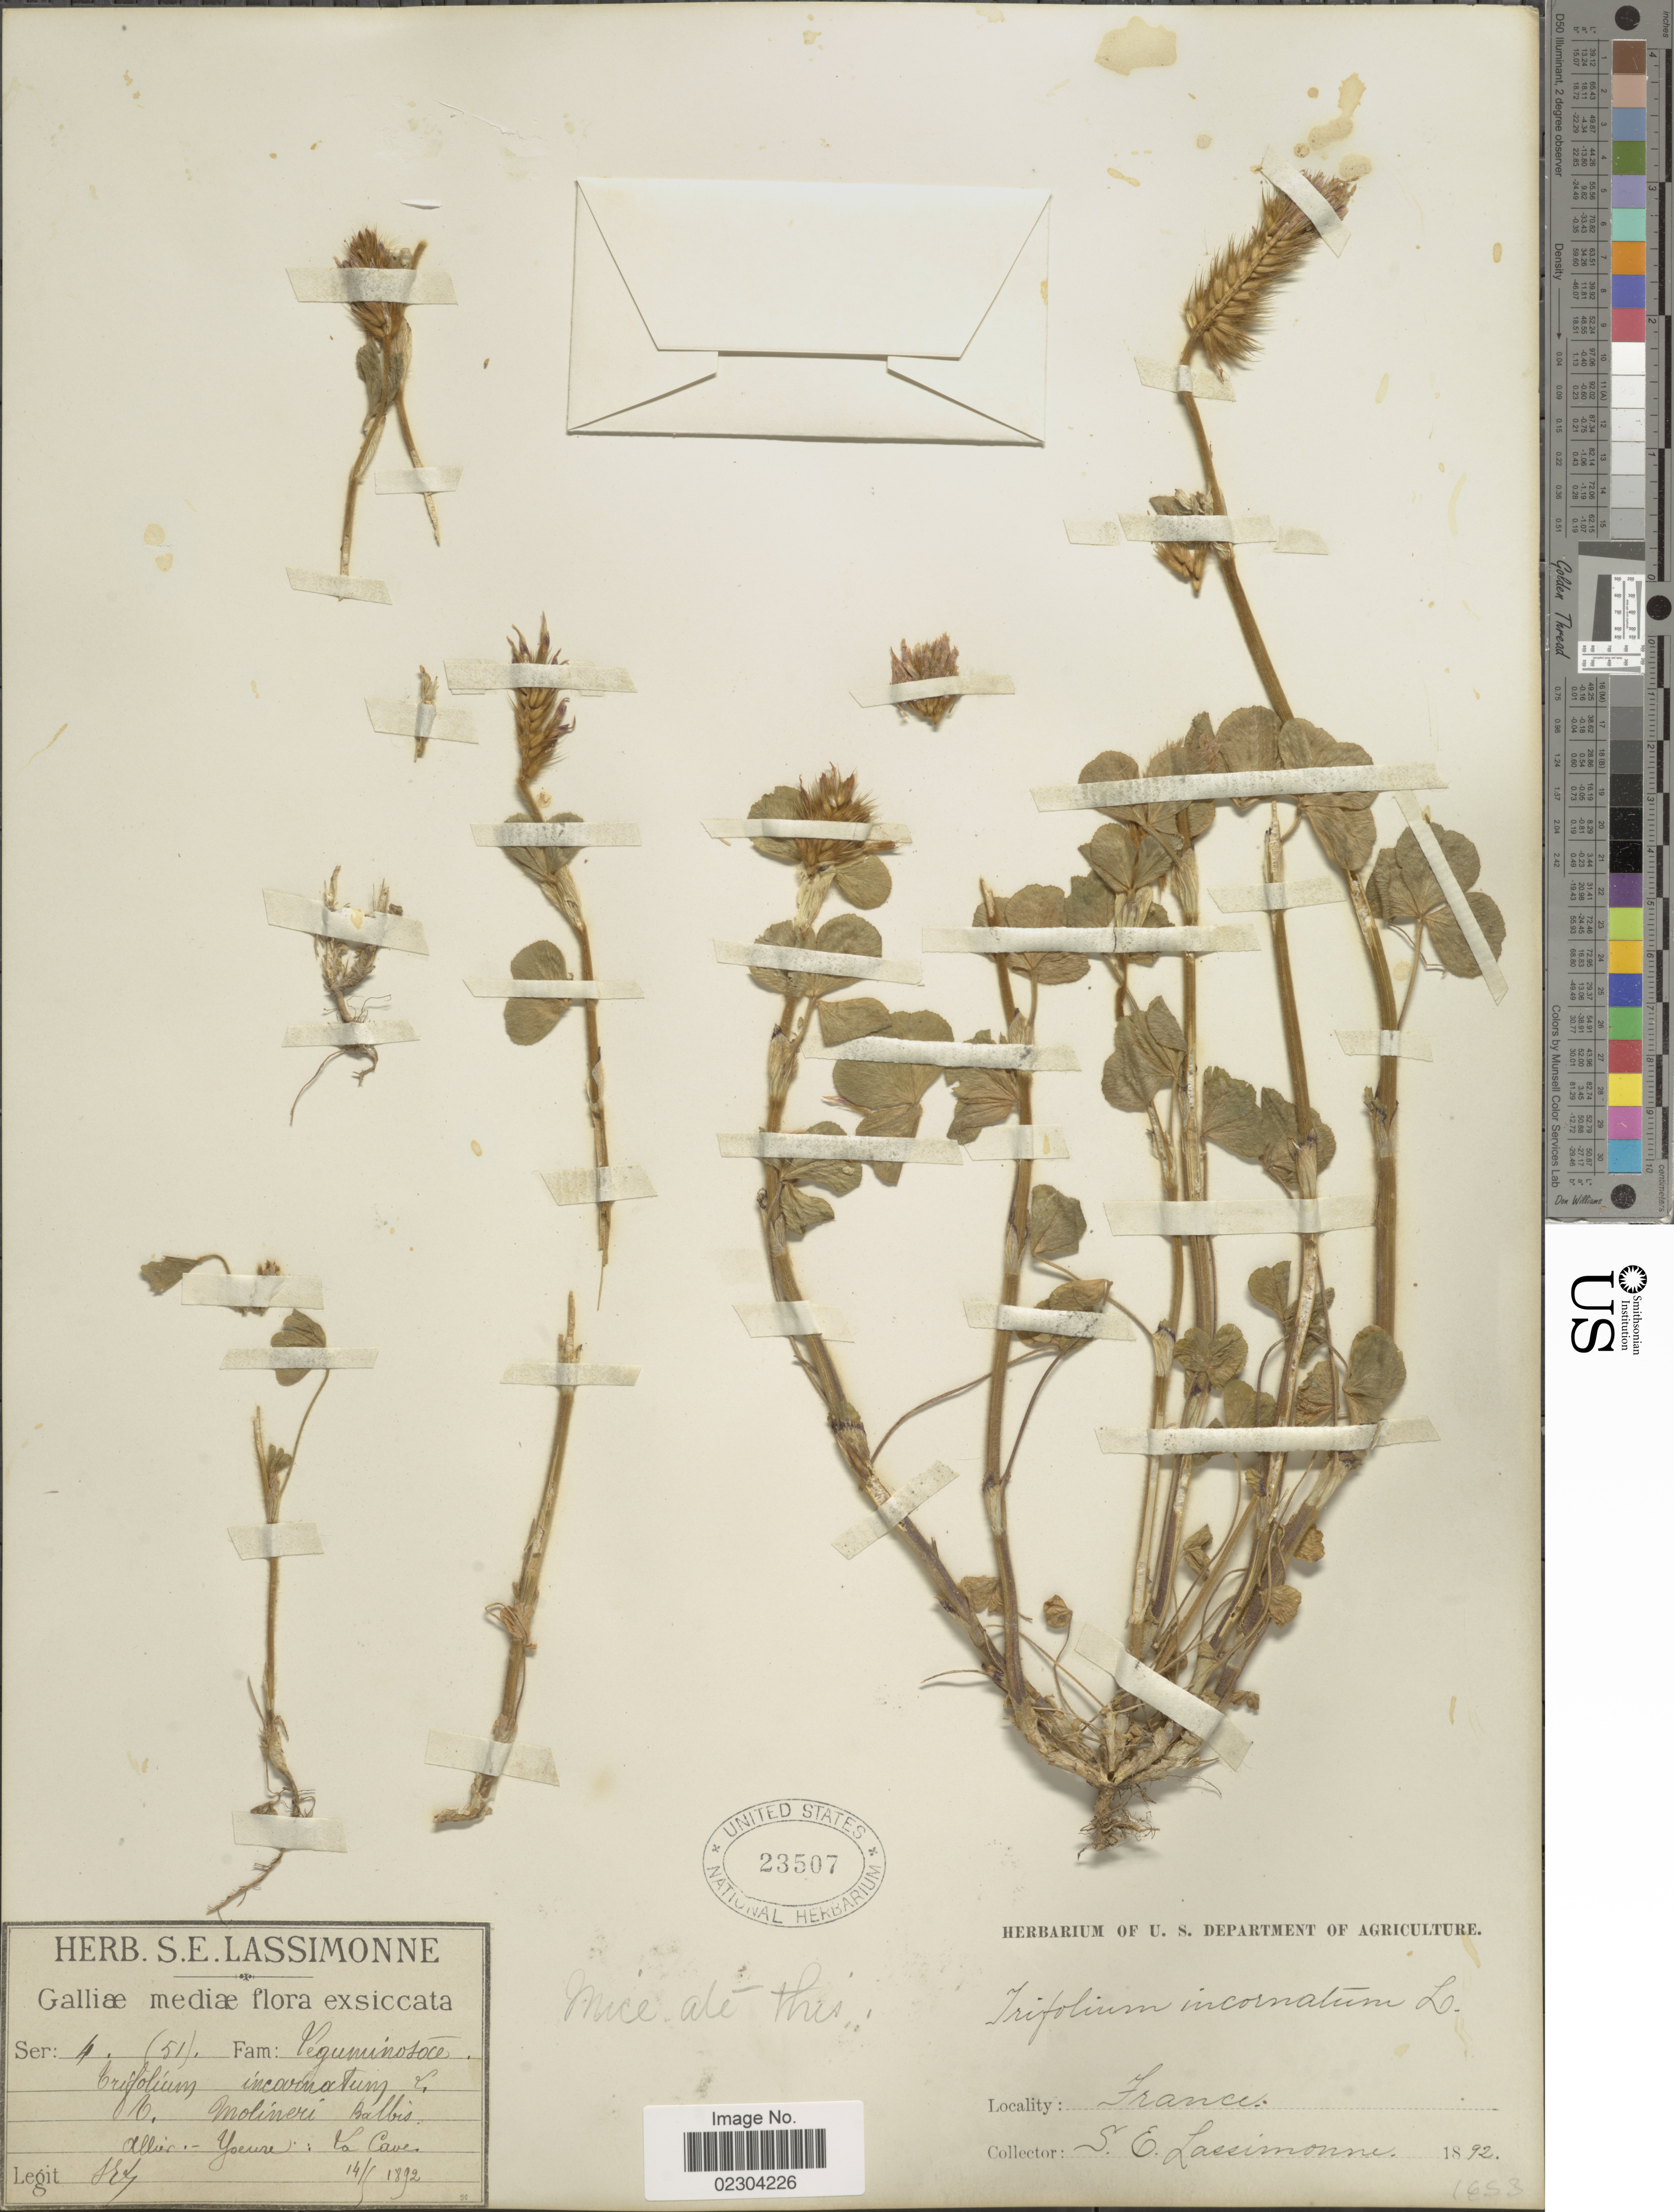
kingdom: Plantae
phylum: Tracheophyta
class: Magnoliopsida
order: Fabales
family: Fabaceae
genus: Trifolium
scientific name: Trifolium incarnatum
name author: L.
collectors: S. Lassimonne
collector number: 51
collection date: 1892-01-14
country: France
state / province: Auvergne-Rhône-Alpes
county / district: Allier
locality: Allier - Yseure [Yzeure]: La Cave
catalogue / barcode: US 23507